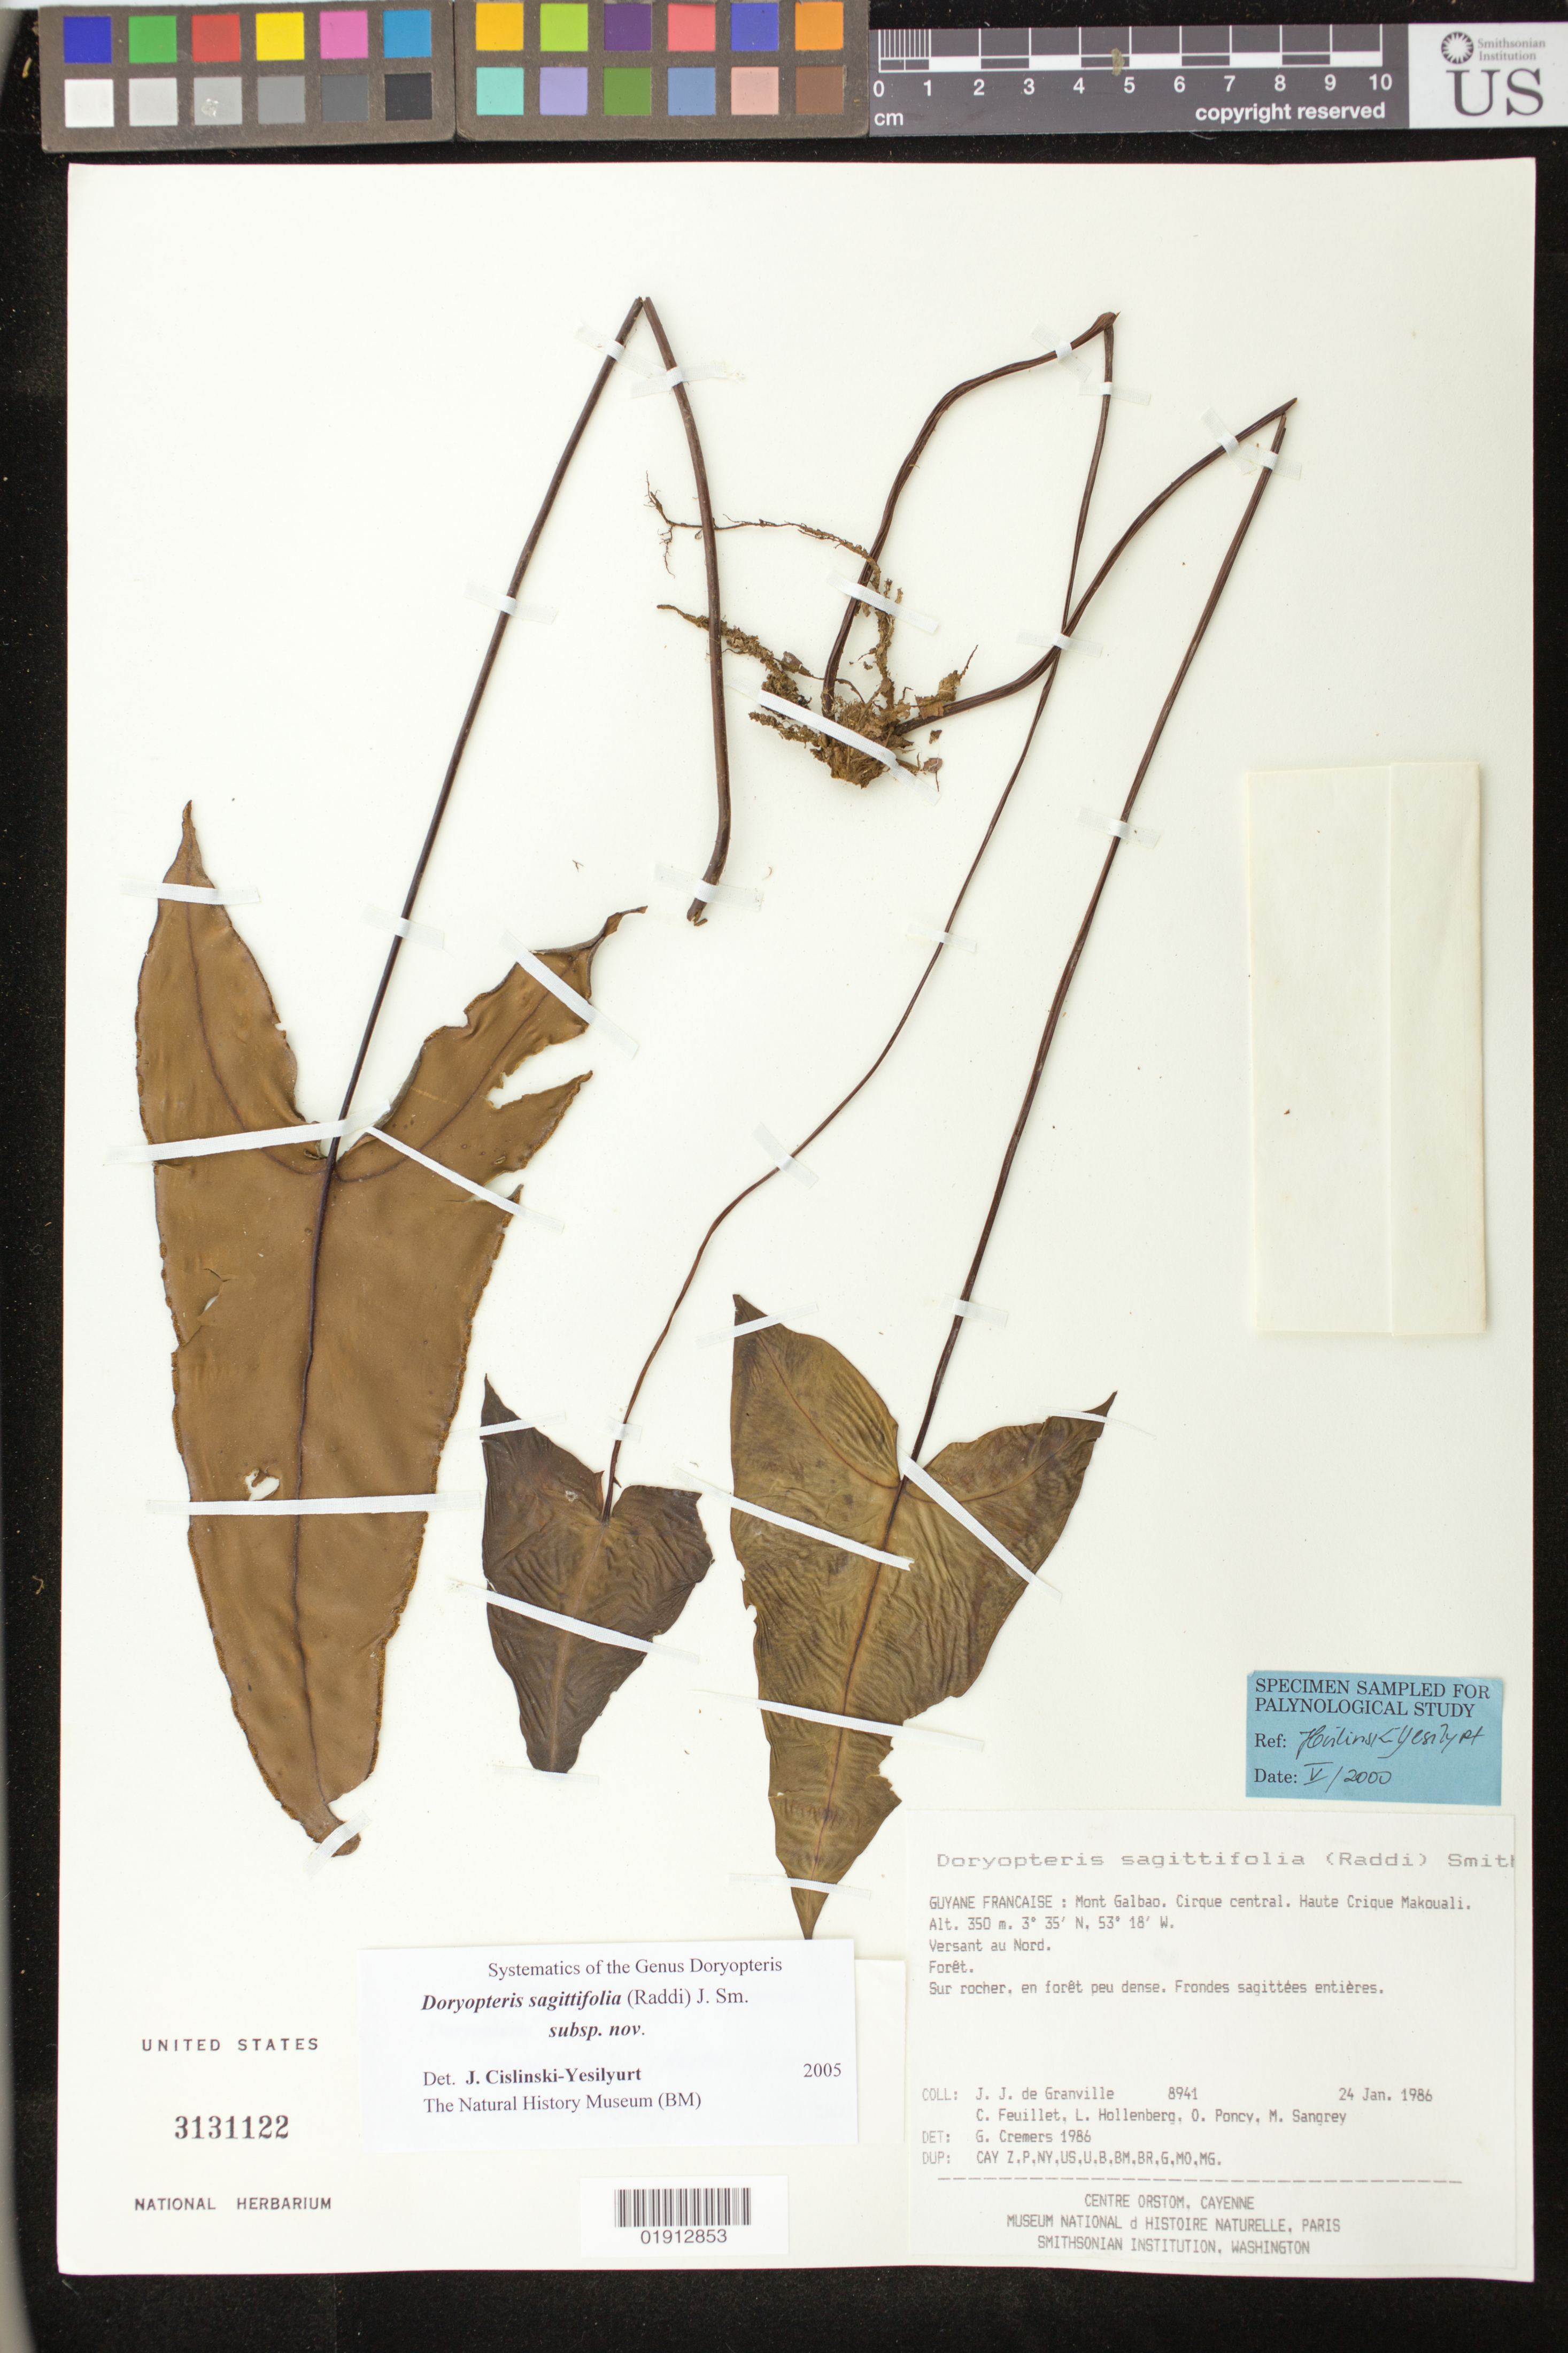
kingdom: Plantae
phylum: Tracheophyta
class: Polypodiopsida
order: Polypodiales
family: Pteridaceae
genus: Doryopteris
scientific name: Doryopteris sagittifolia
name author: J. Sm.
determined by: Yesilyurt, J. C.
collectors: J.-J. de Granville, C. Feuillet, L. Hollenberg, O. Poncy & M. S. Sangrey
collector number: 8941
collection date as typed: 24-Jan-86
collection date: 1986-01-24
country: French Guiana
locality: Mont Galbao. Crique central. Haute Crique Makouali. Versant au Nord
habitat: Sur rocher, en foret peu dense.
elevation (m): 350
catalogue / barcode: US 3131122